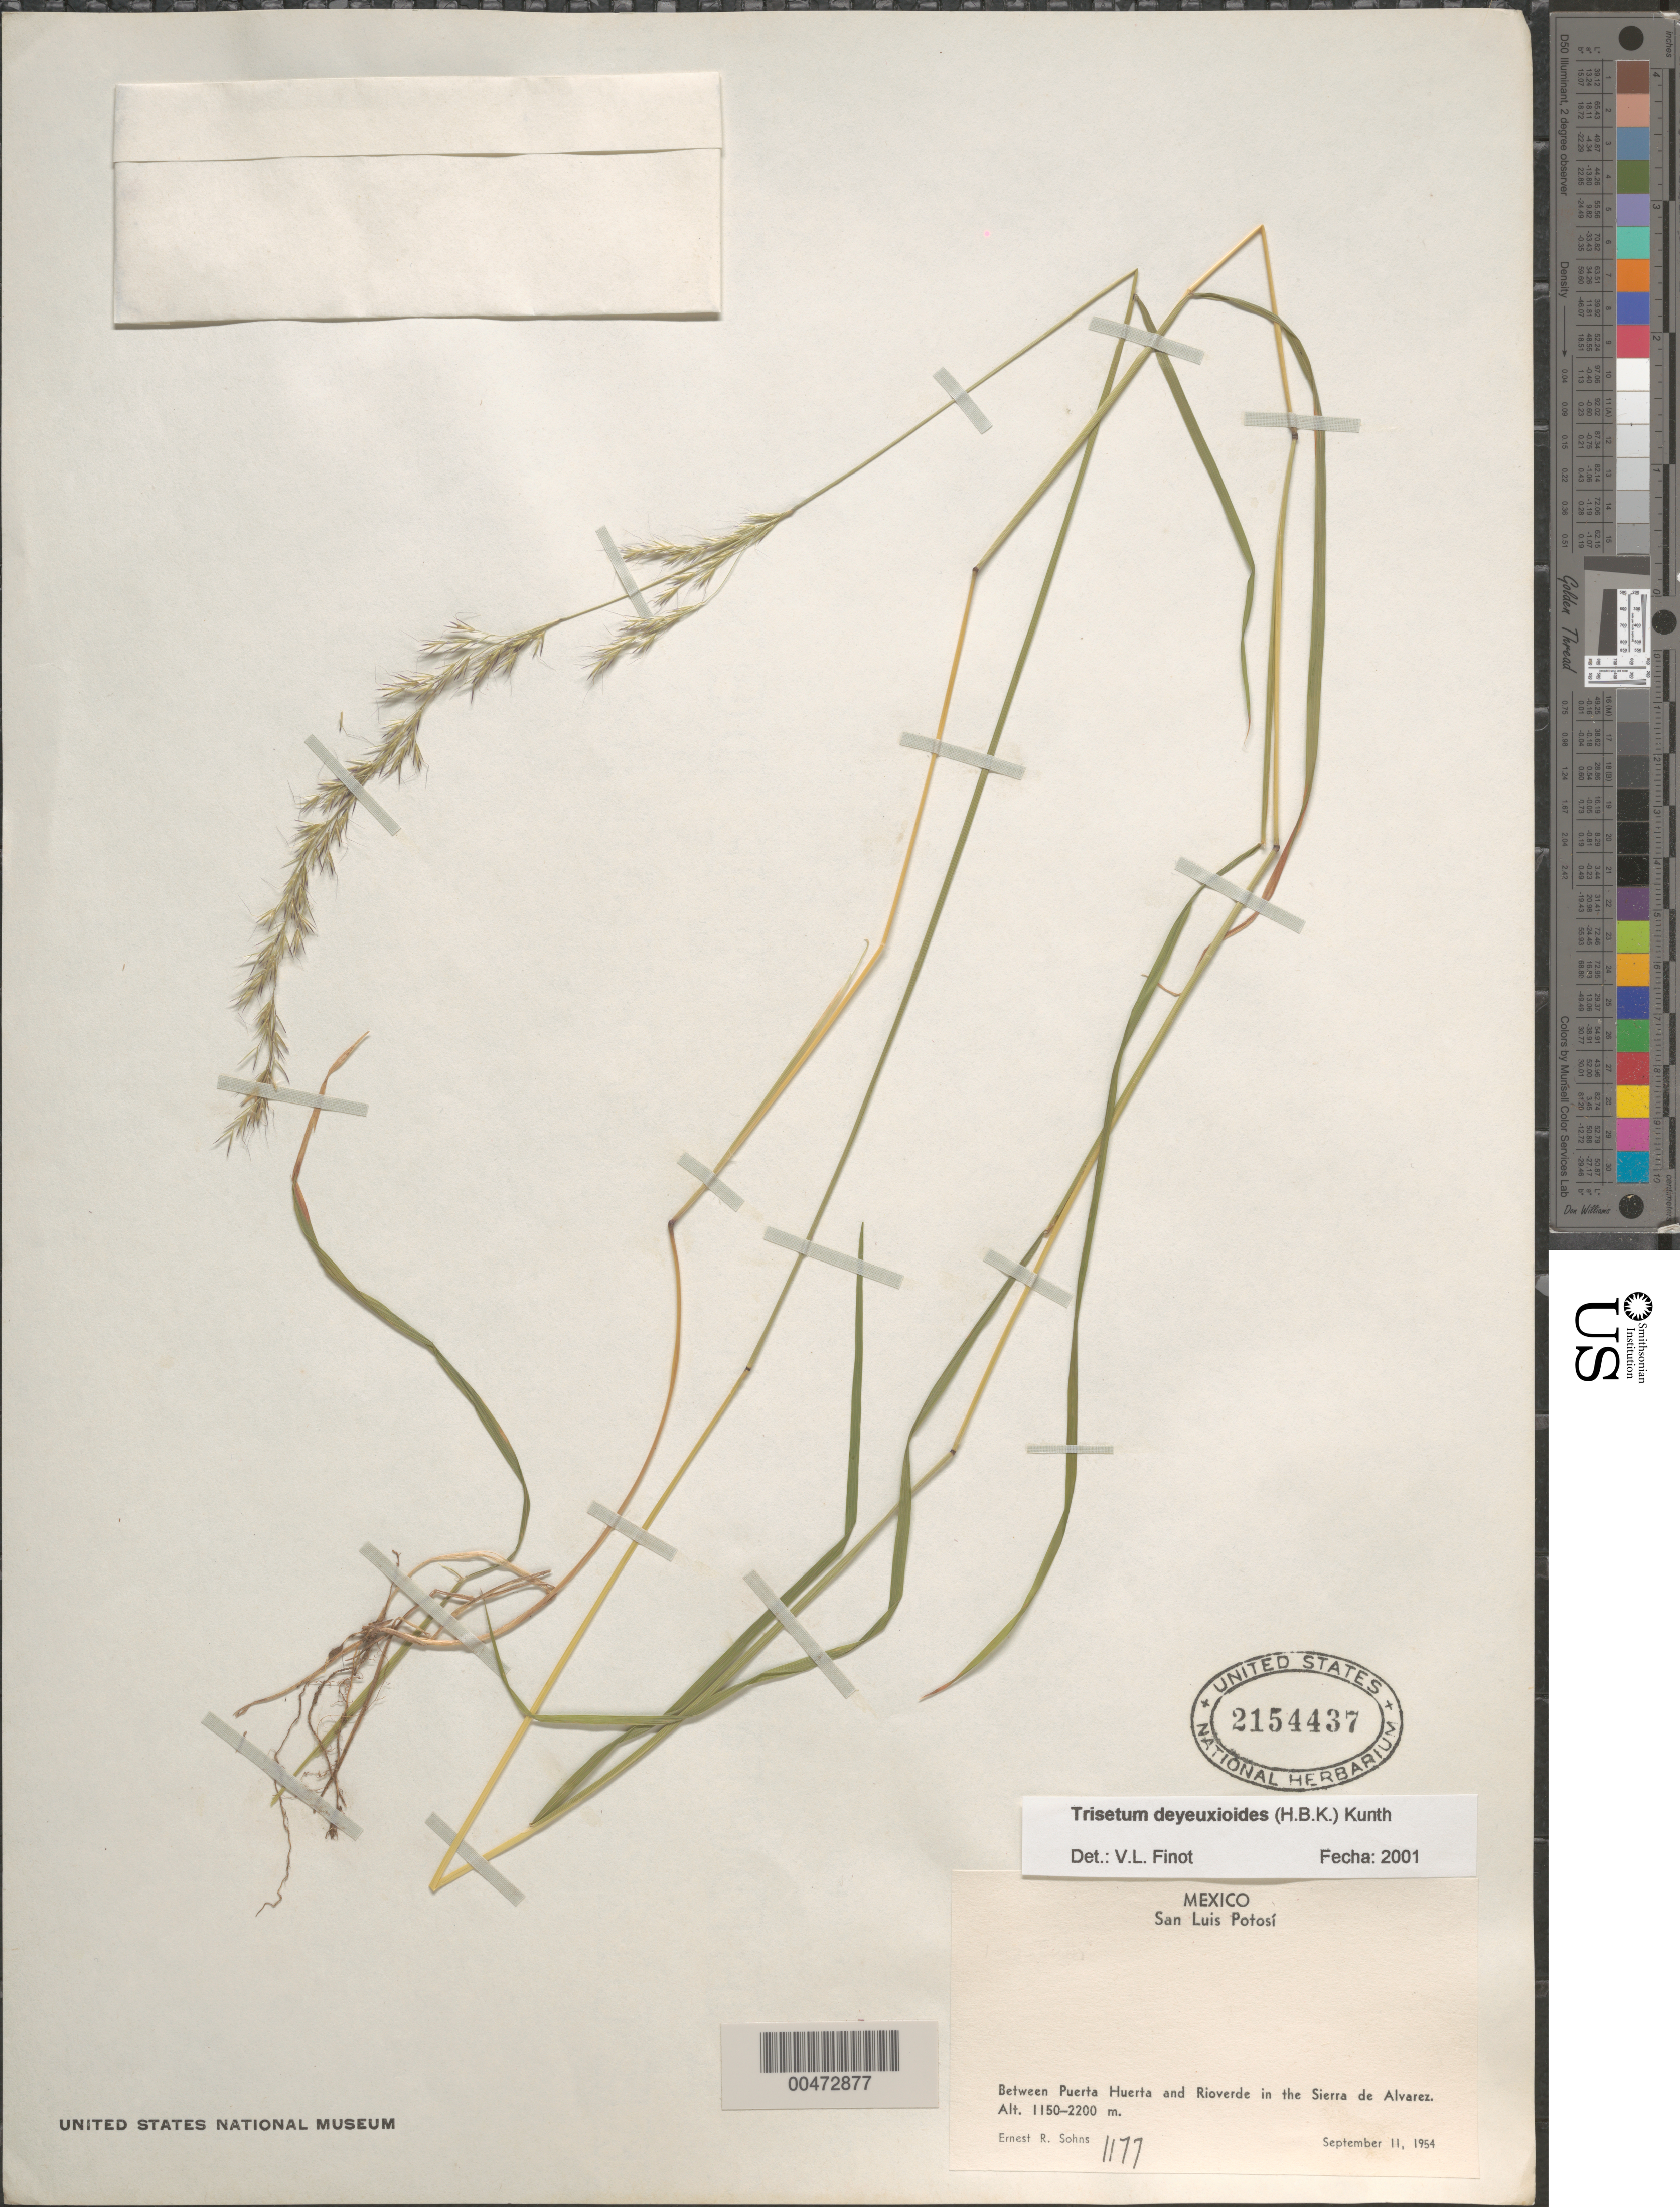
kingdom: Plantae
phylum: Tracheophyta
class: Liliopsida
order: Poales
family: Poaceae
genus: Trisetum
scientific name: Trisetum deyeuxioides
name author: (Kunth) Kunth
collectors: E. R. Sohns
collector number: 1177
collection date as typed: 11 Sep 1954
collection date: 1954-09-11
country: Mexico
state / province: San Luis Potosi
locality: Between Puerta Huerta & Rioverde in the Sierra de Alvarez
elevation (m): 1150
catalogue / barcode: US 2154437